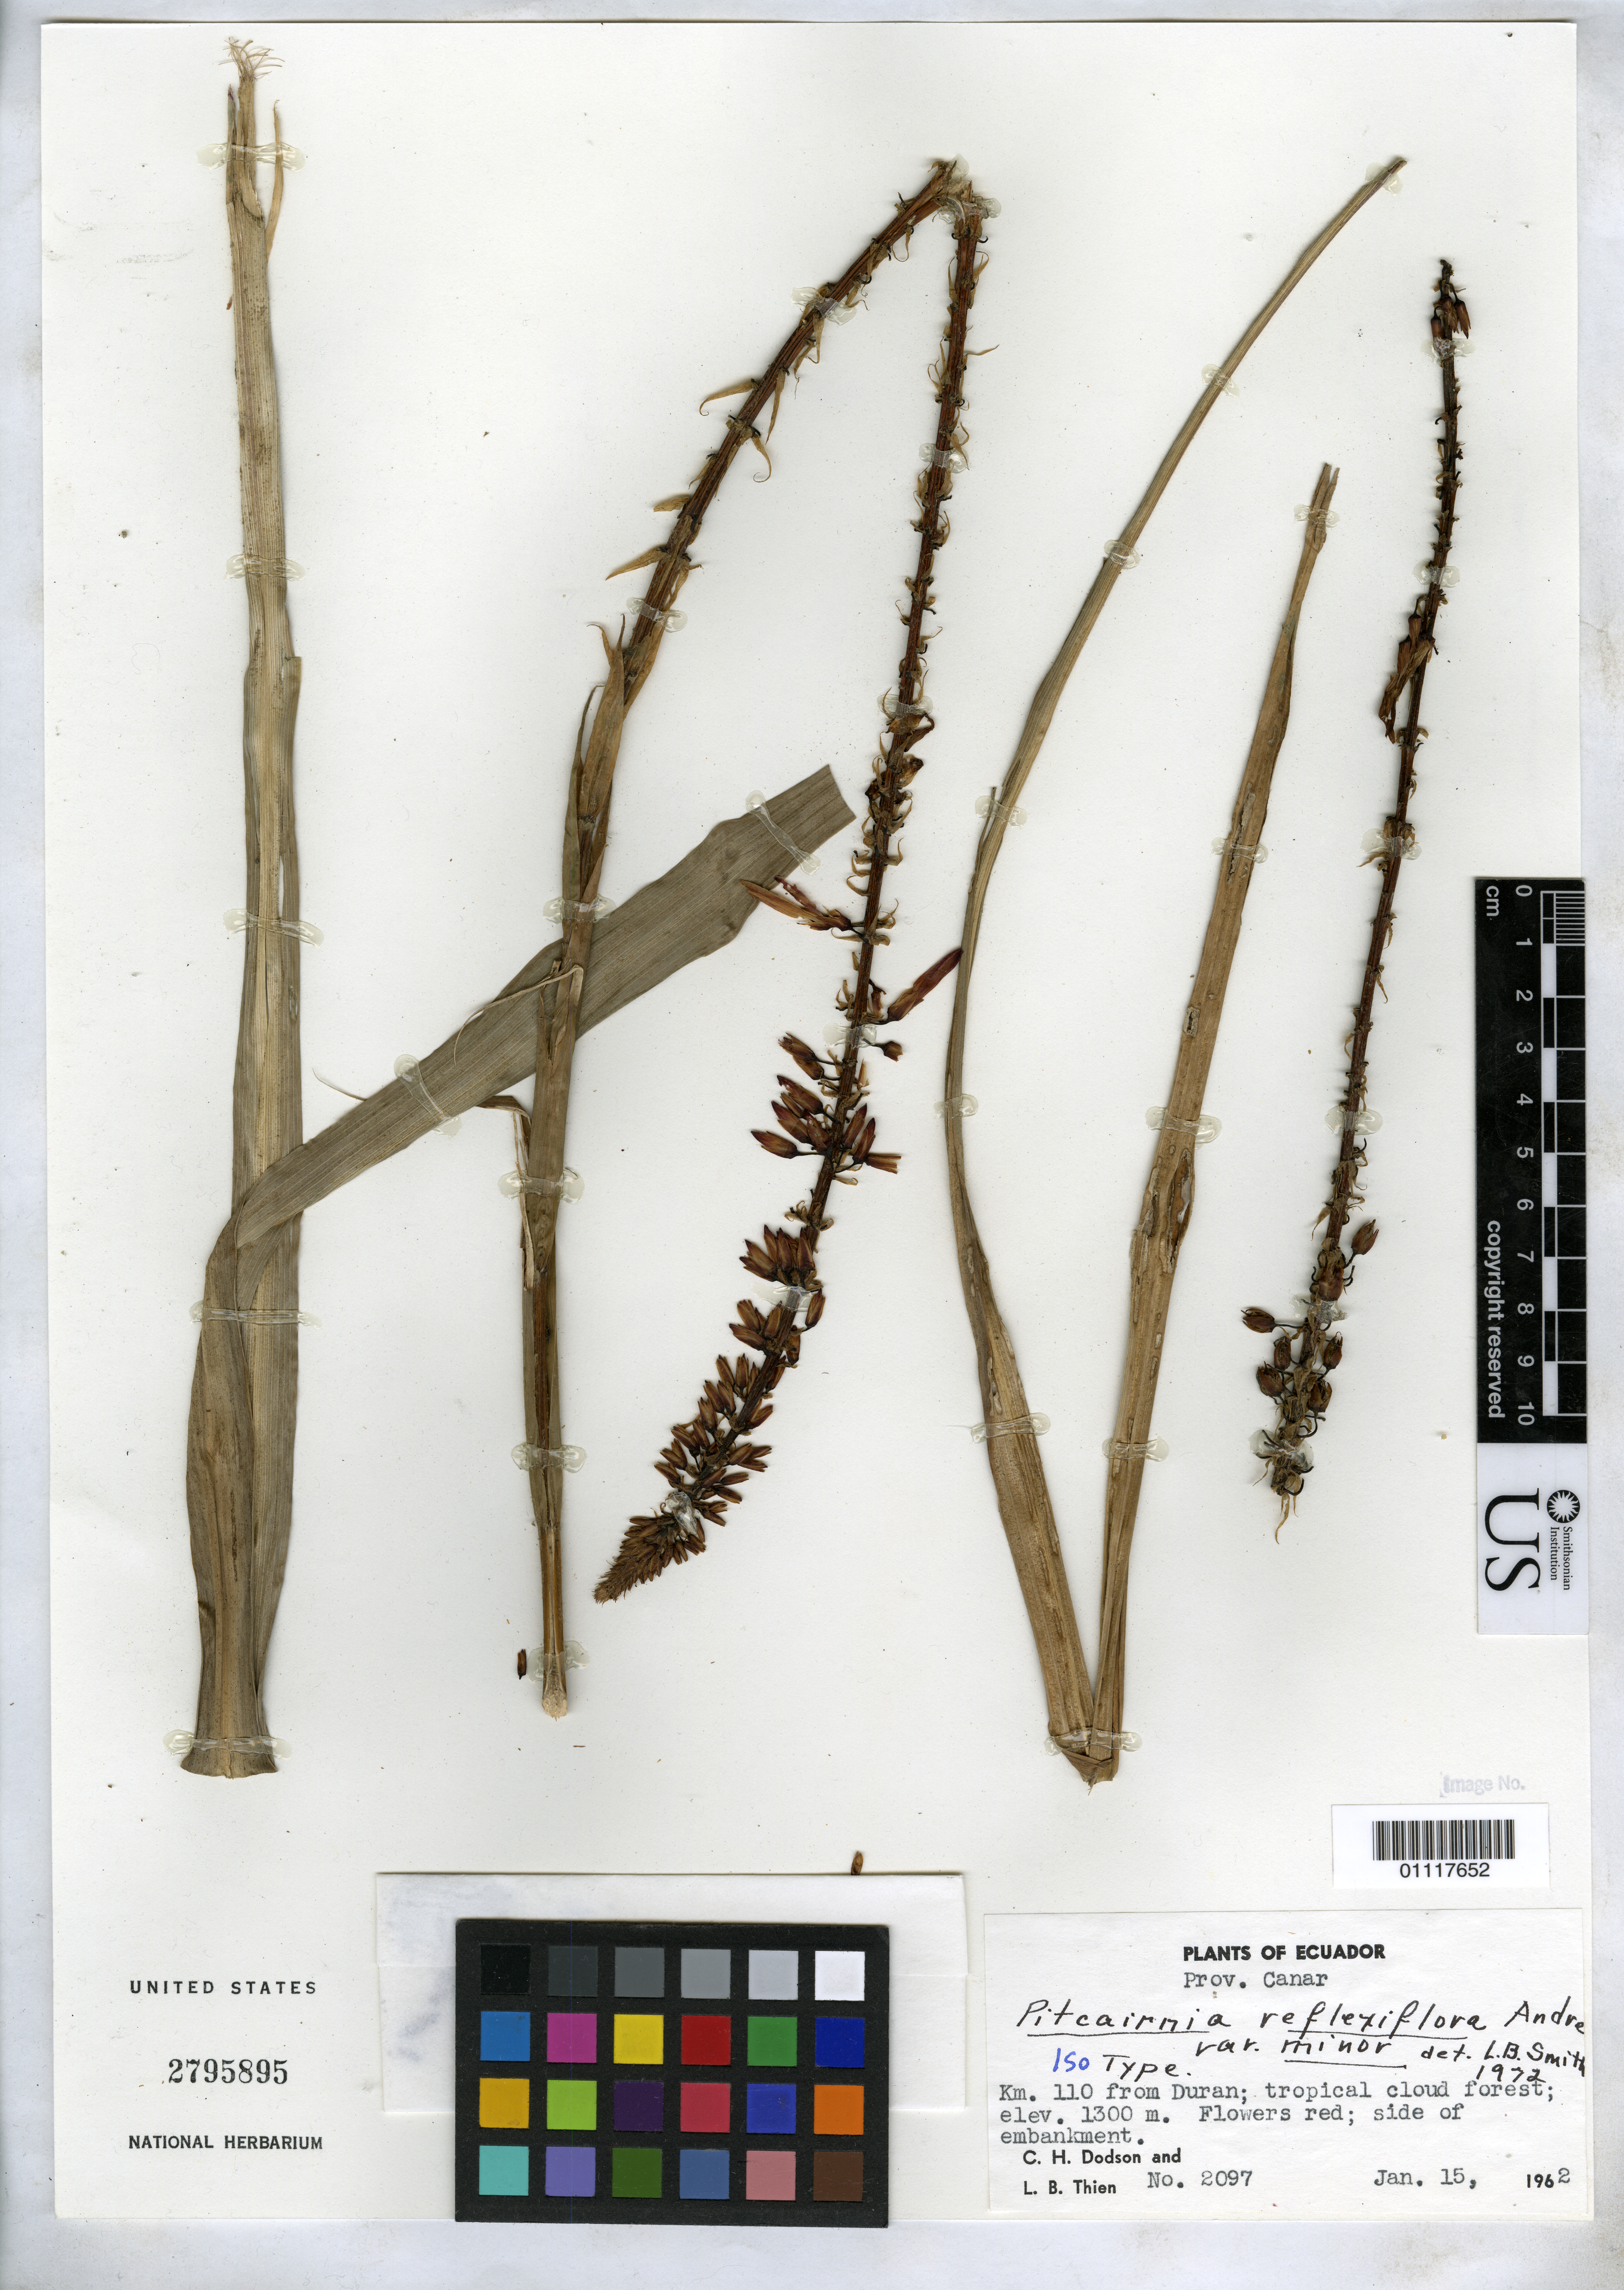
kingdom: Plantae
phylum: Tracheophyta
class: Liliopsida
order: Poales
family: Bromeliaceae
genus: Pitcairnia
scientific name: Pitcairnia reflexiflora var. minor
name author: L.B. Sm. & Read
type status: Isotype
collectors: C. H. Dodson & L. Thien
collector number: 2097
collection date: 1962-01-15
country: Ecuador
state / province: Cañar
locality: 110 km from Duran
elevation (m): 1300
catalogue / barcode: US 2795895